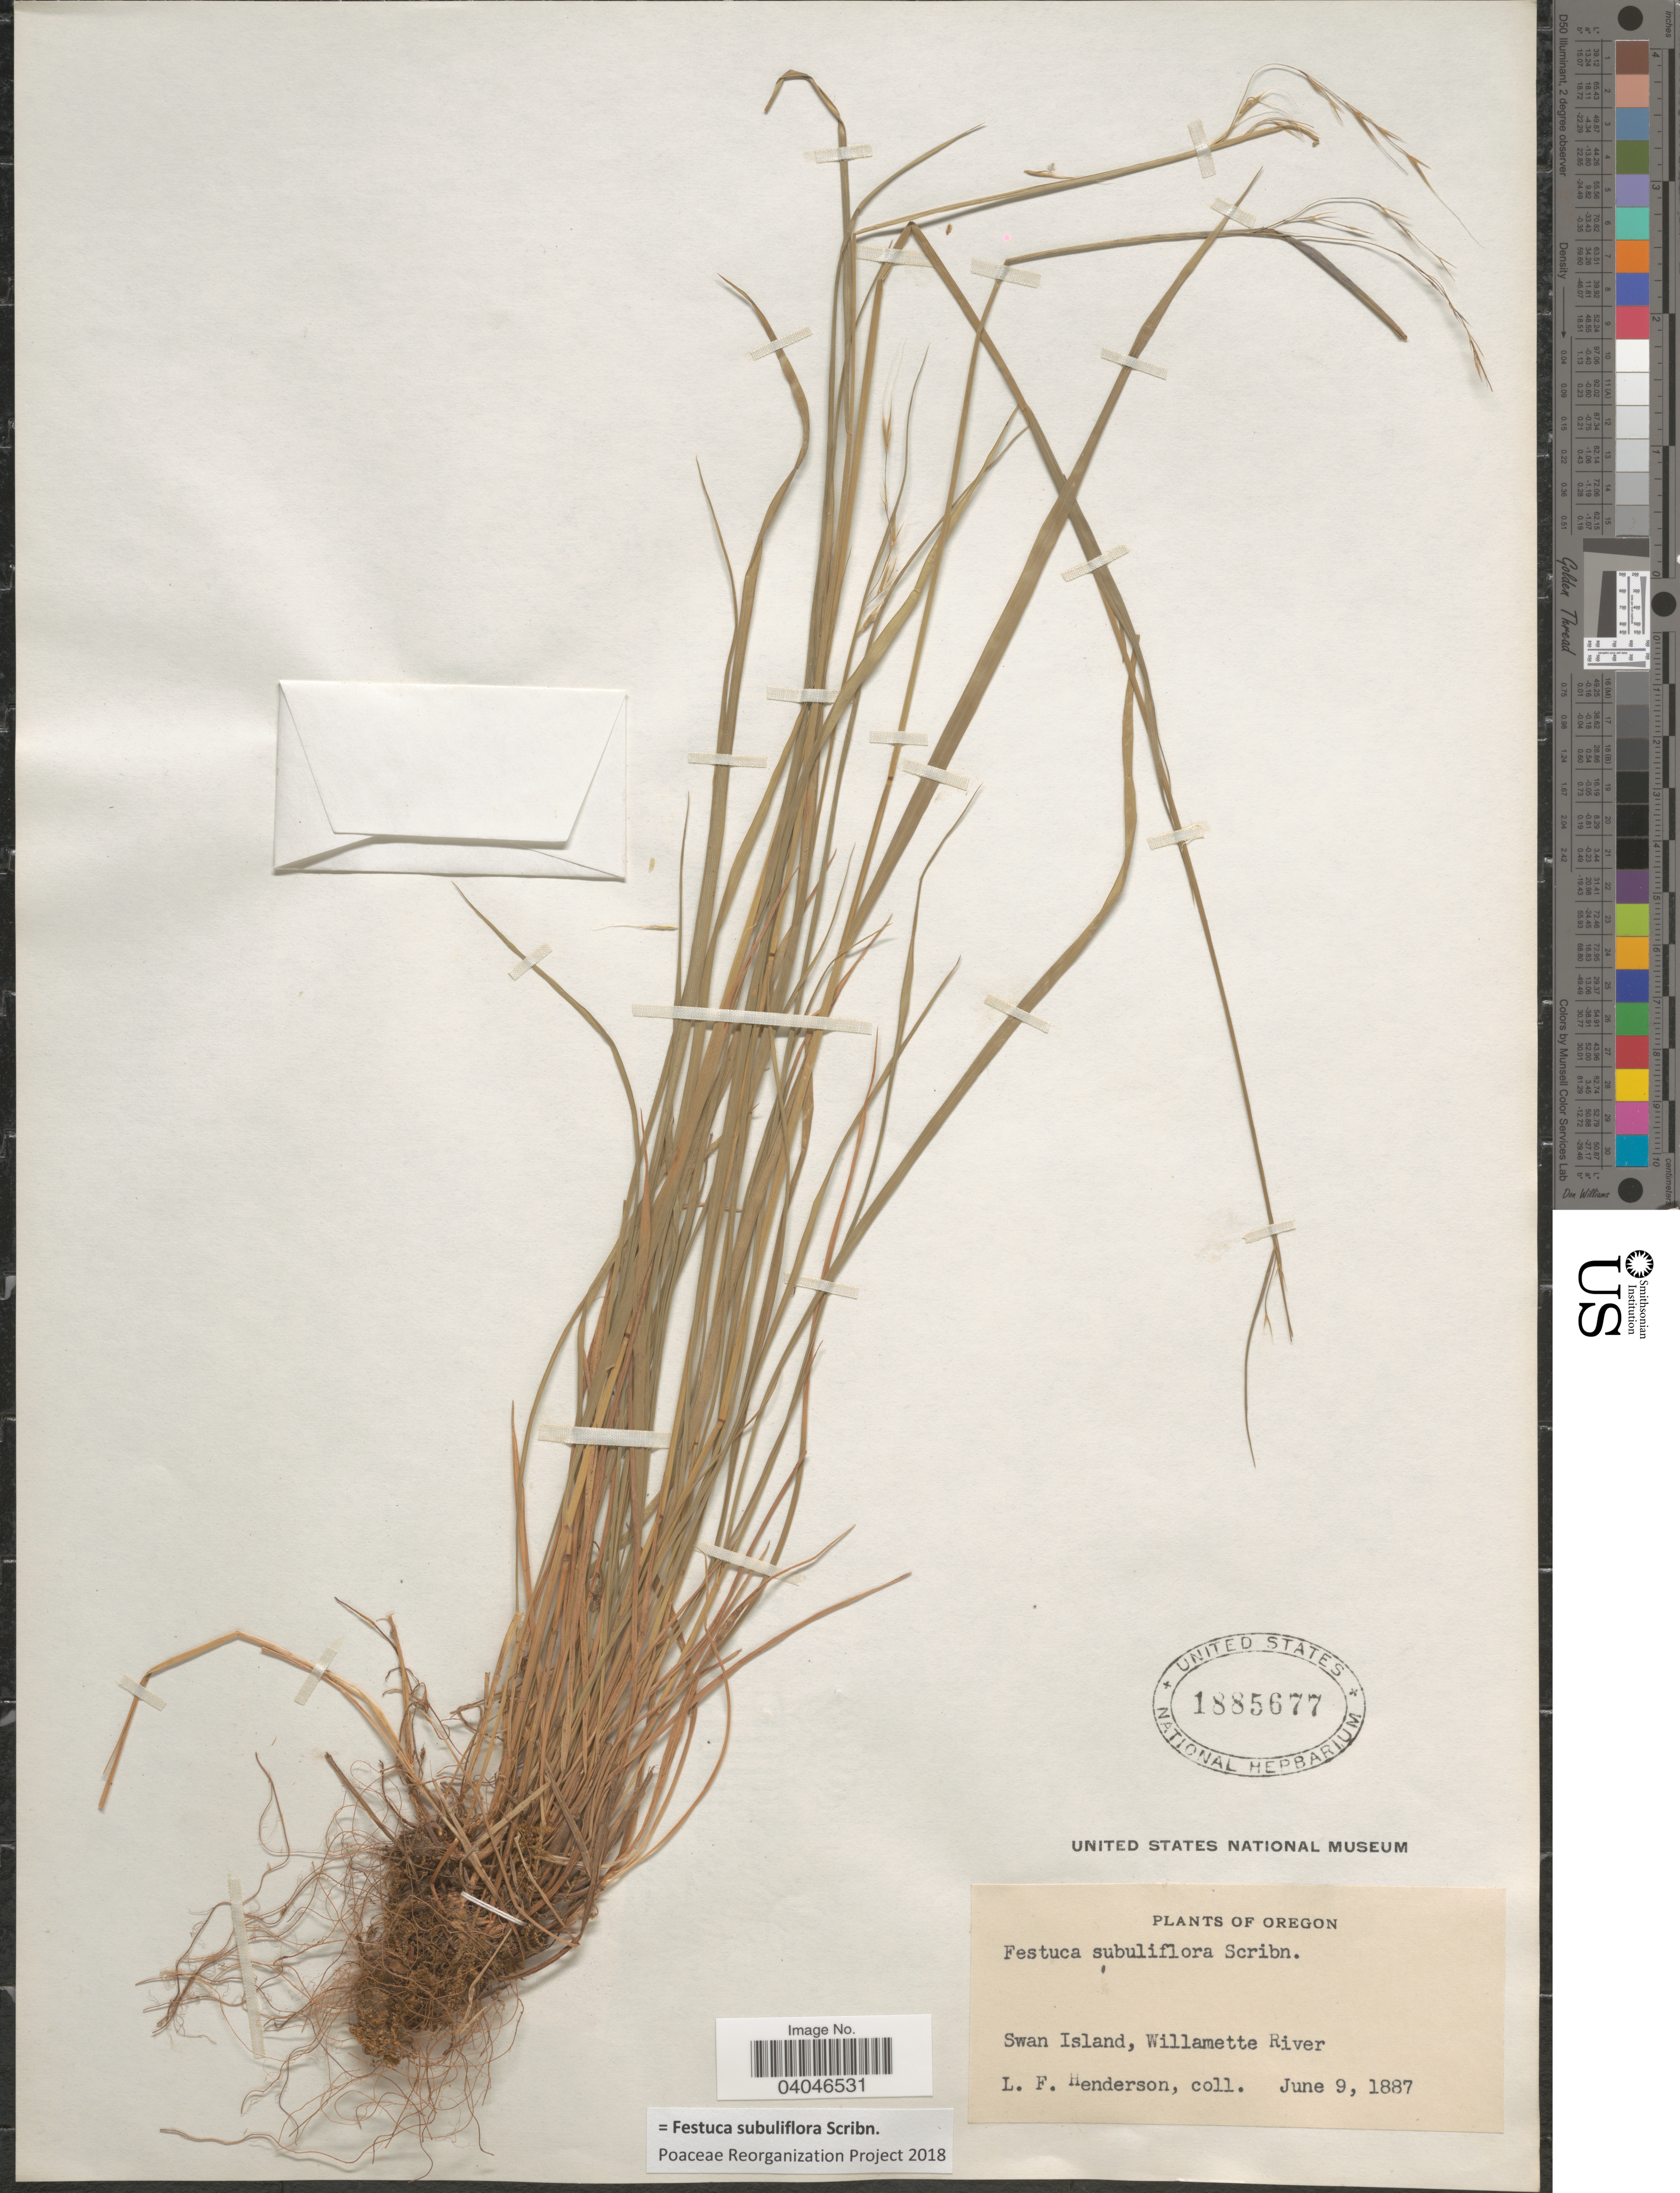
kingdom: Plantae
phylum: Tracheophyta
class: Liliopsida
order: Poales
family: Poaceae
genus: Festuca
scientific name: Festuca subuliflora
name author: Scribn.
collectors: L. Henderson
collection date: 1887-06-09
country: United States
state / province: Oregon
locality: Swan Island, Willamette River.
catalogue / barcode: US 1885677